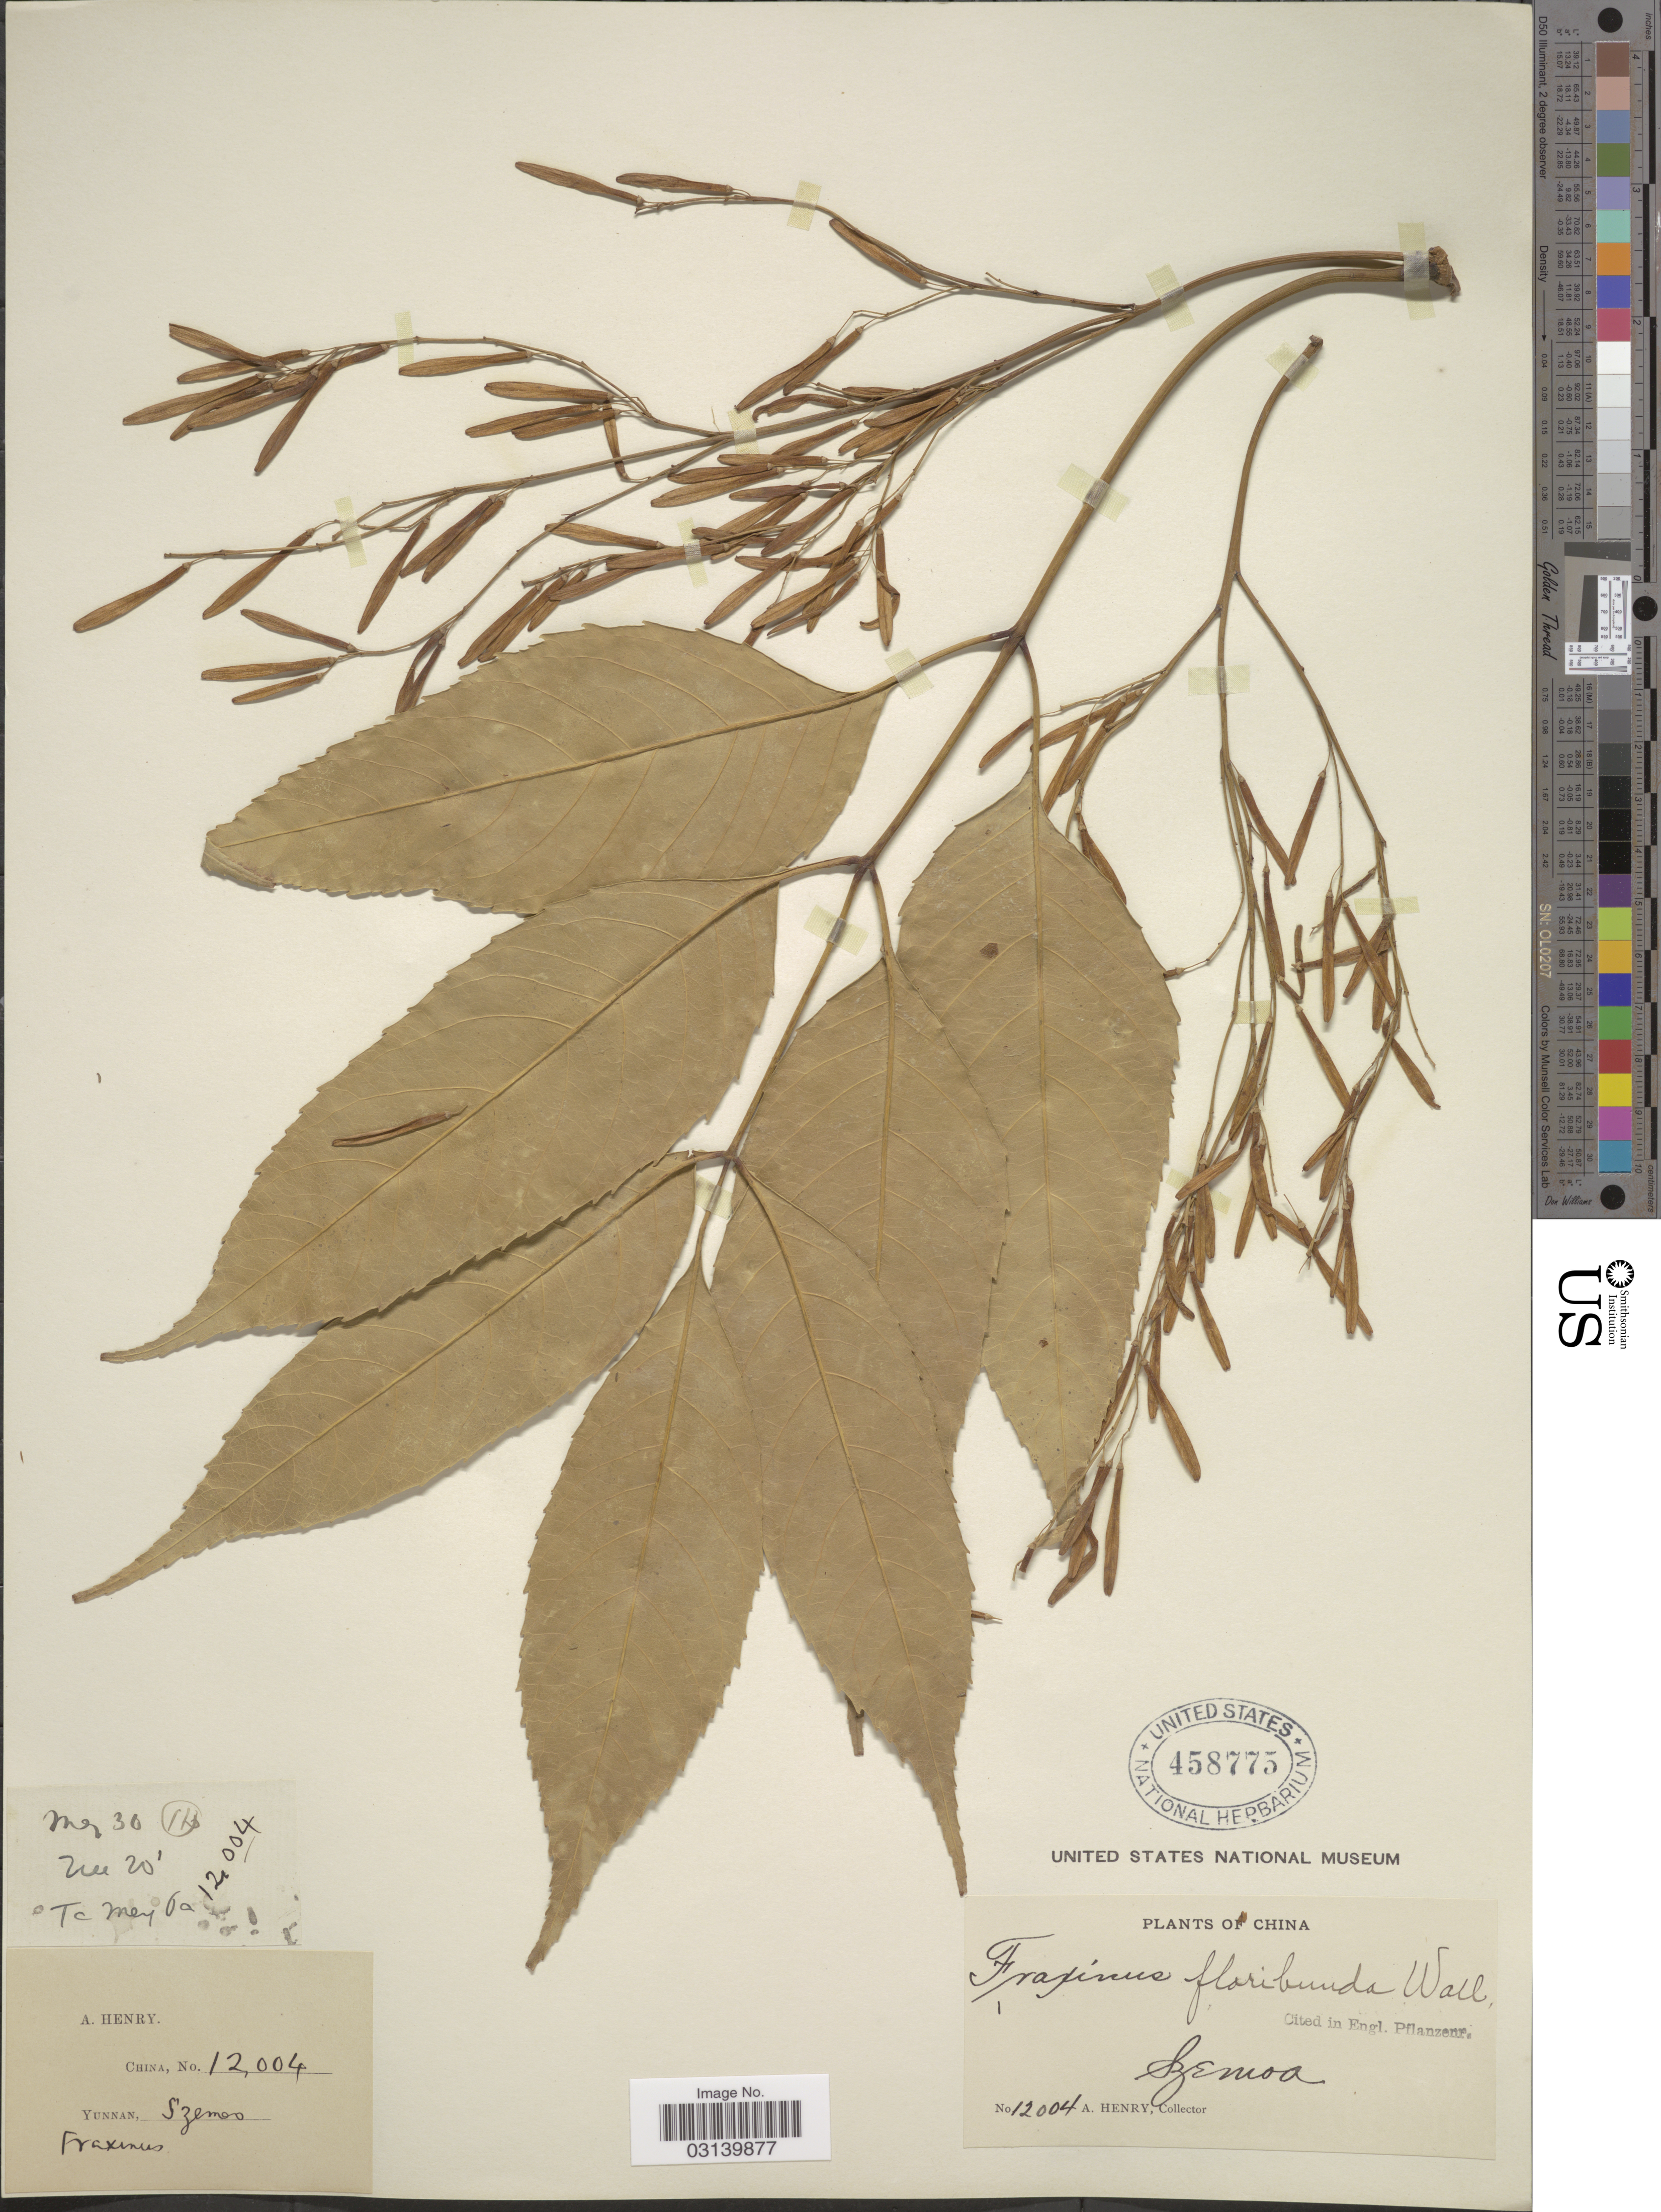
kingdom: Plantae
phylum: Tracheophyta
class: Magnoliopsida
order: Lamiales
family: Oleaceae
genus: Fraxinus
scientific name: Fraxinus floribunda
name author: Wall.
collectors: A. Henry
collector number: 12004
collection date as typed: May 30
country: China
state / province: Yunnan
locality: Szemoa. Ta Meng Pa. Ho.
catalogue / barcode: US 458775